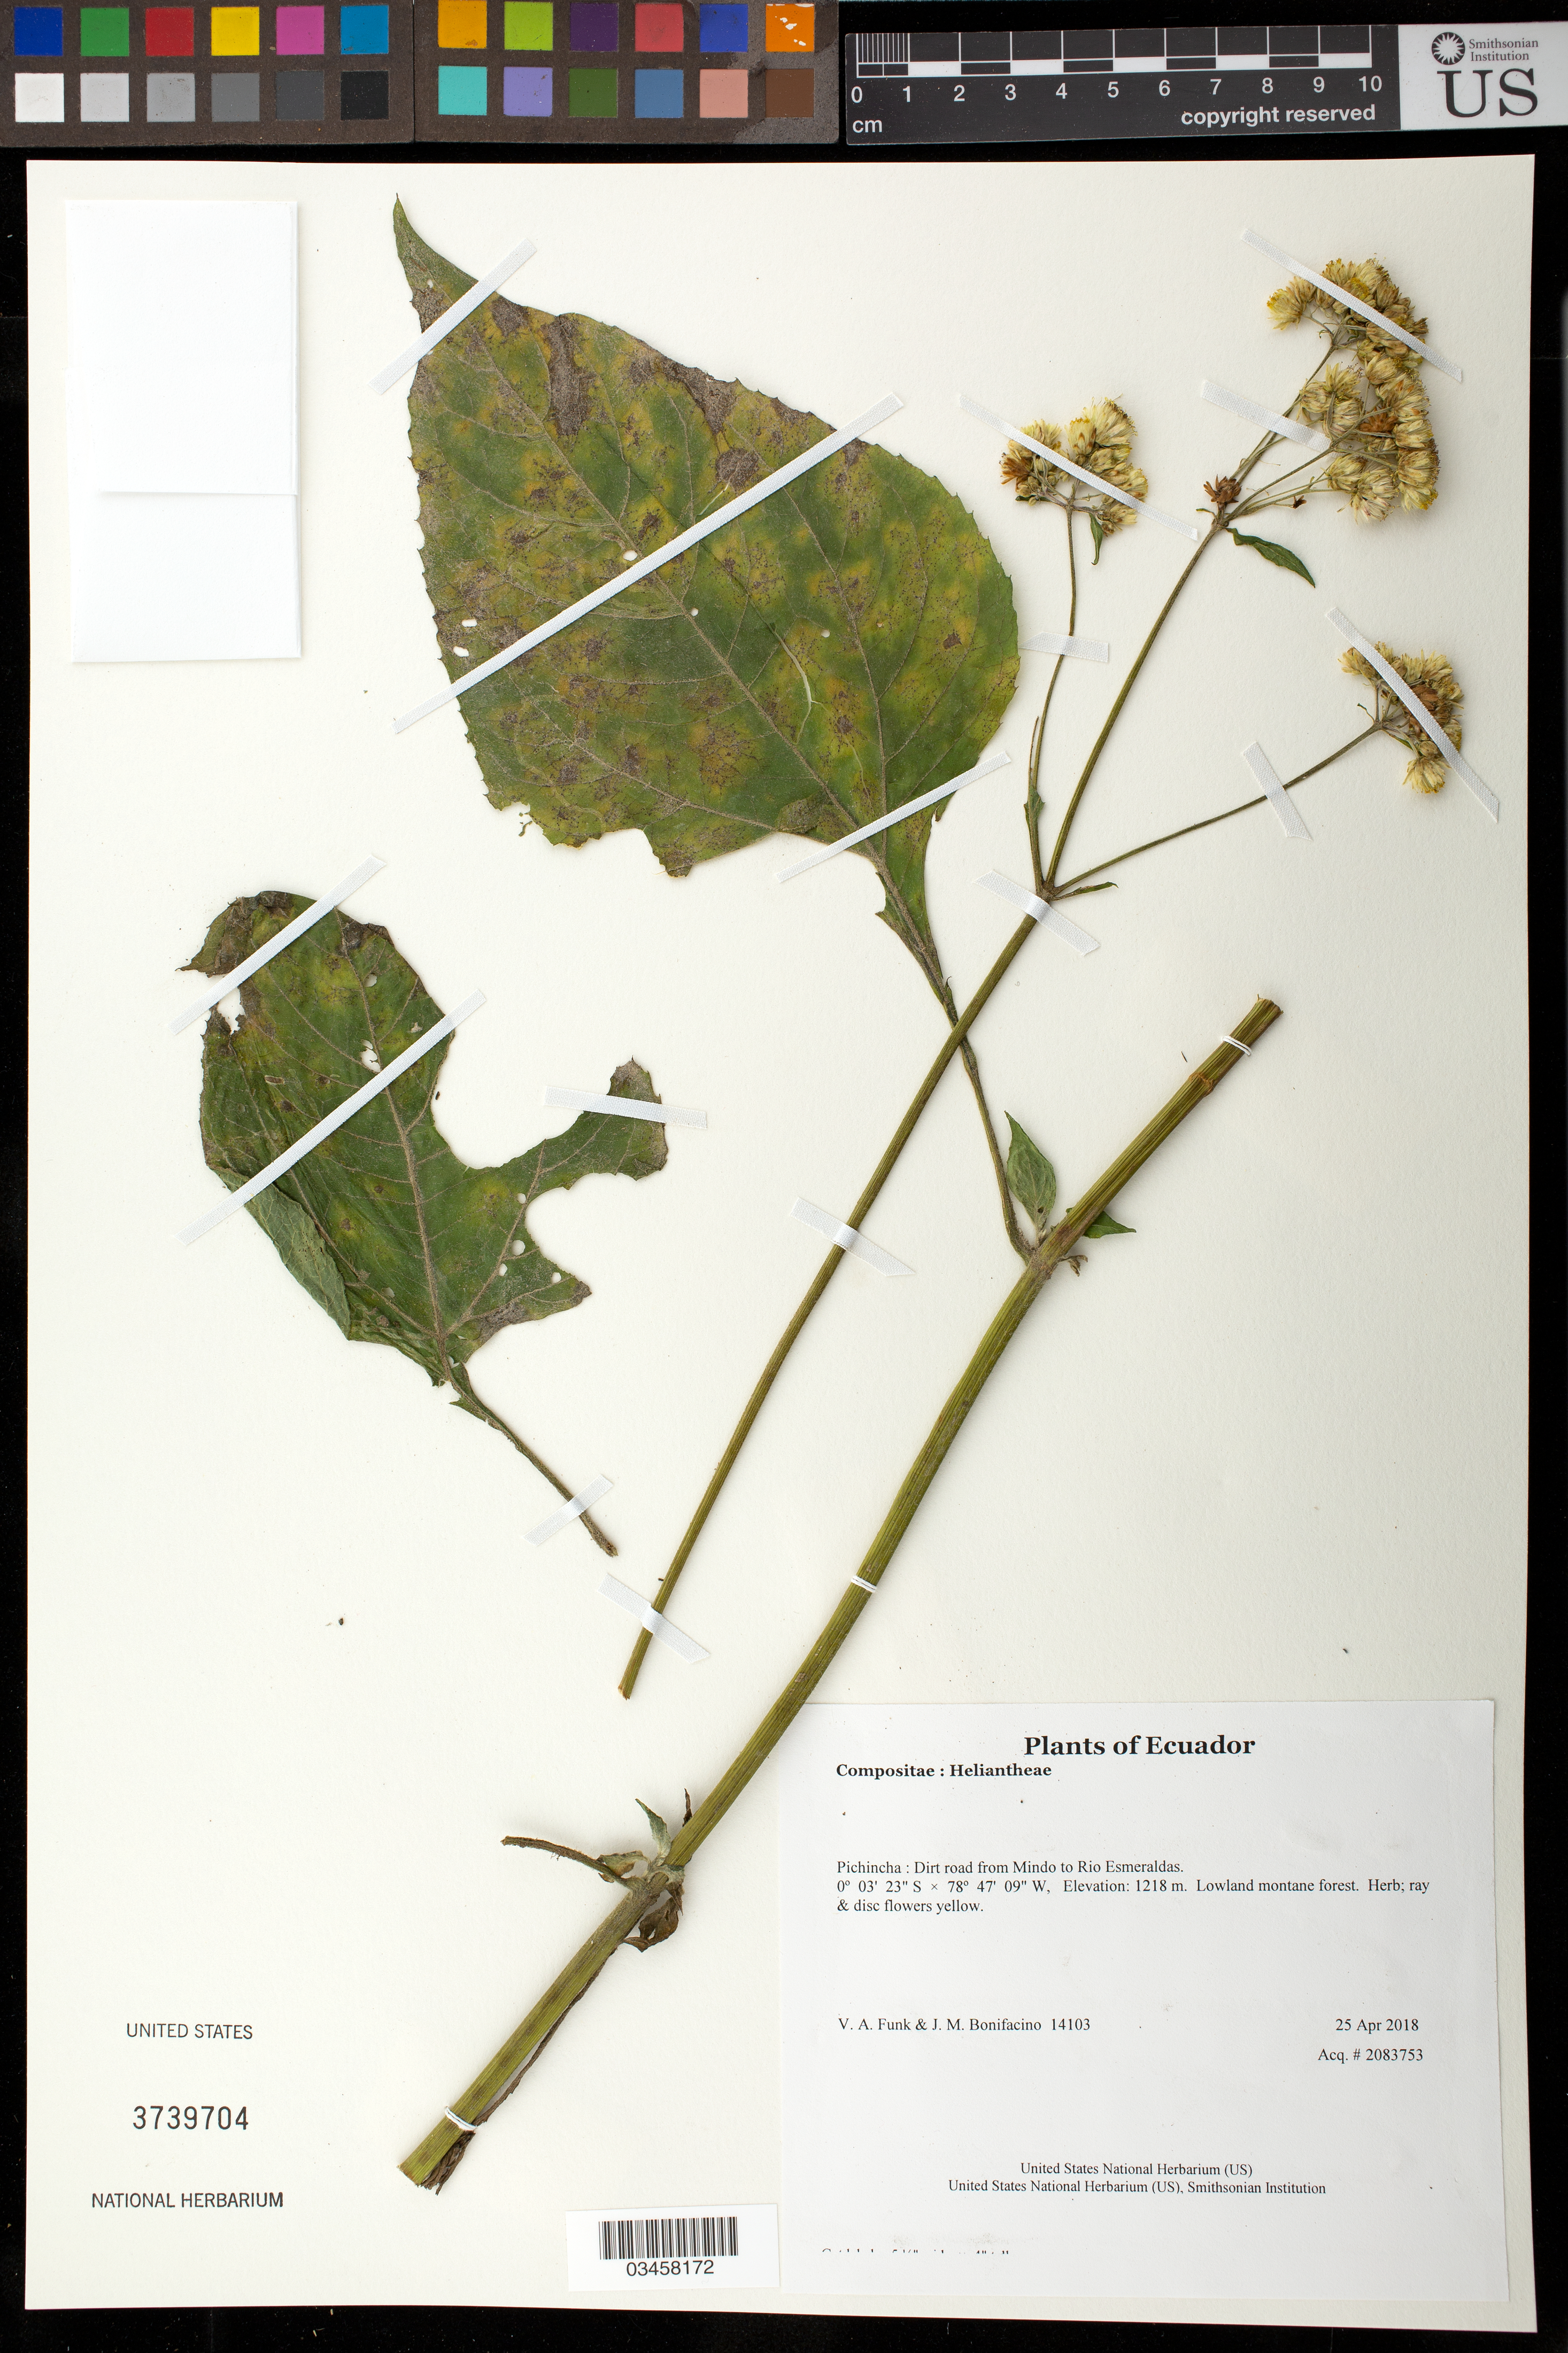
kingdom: Plantae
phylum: Tracheophyta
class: Magnoliopsida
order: Asterales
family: Asteraceae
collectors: V. Funk & M. Bonifacino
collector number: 14103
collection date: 2018-04-25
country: Ecuador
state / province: Pichincha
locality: Dirt road from Mindo to Rio Esmeraldas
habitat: Lowland montane forest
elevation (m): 1218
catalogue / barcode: US 3739704